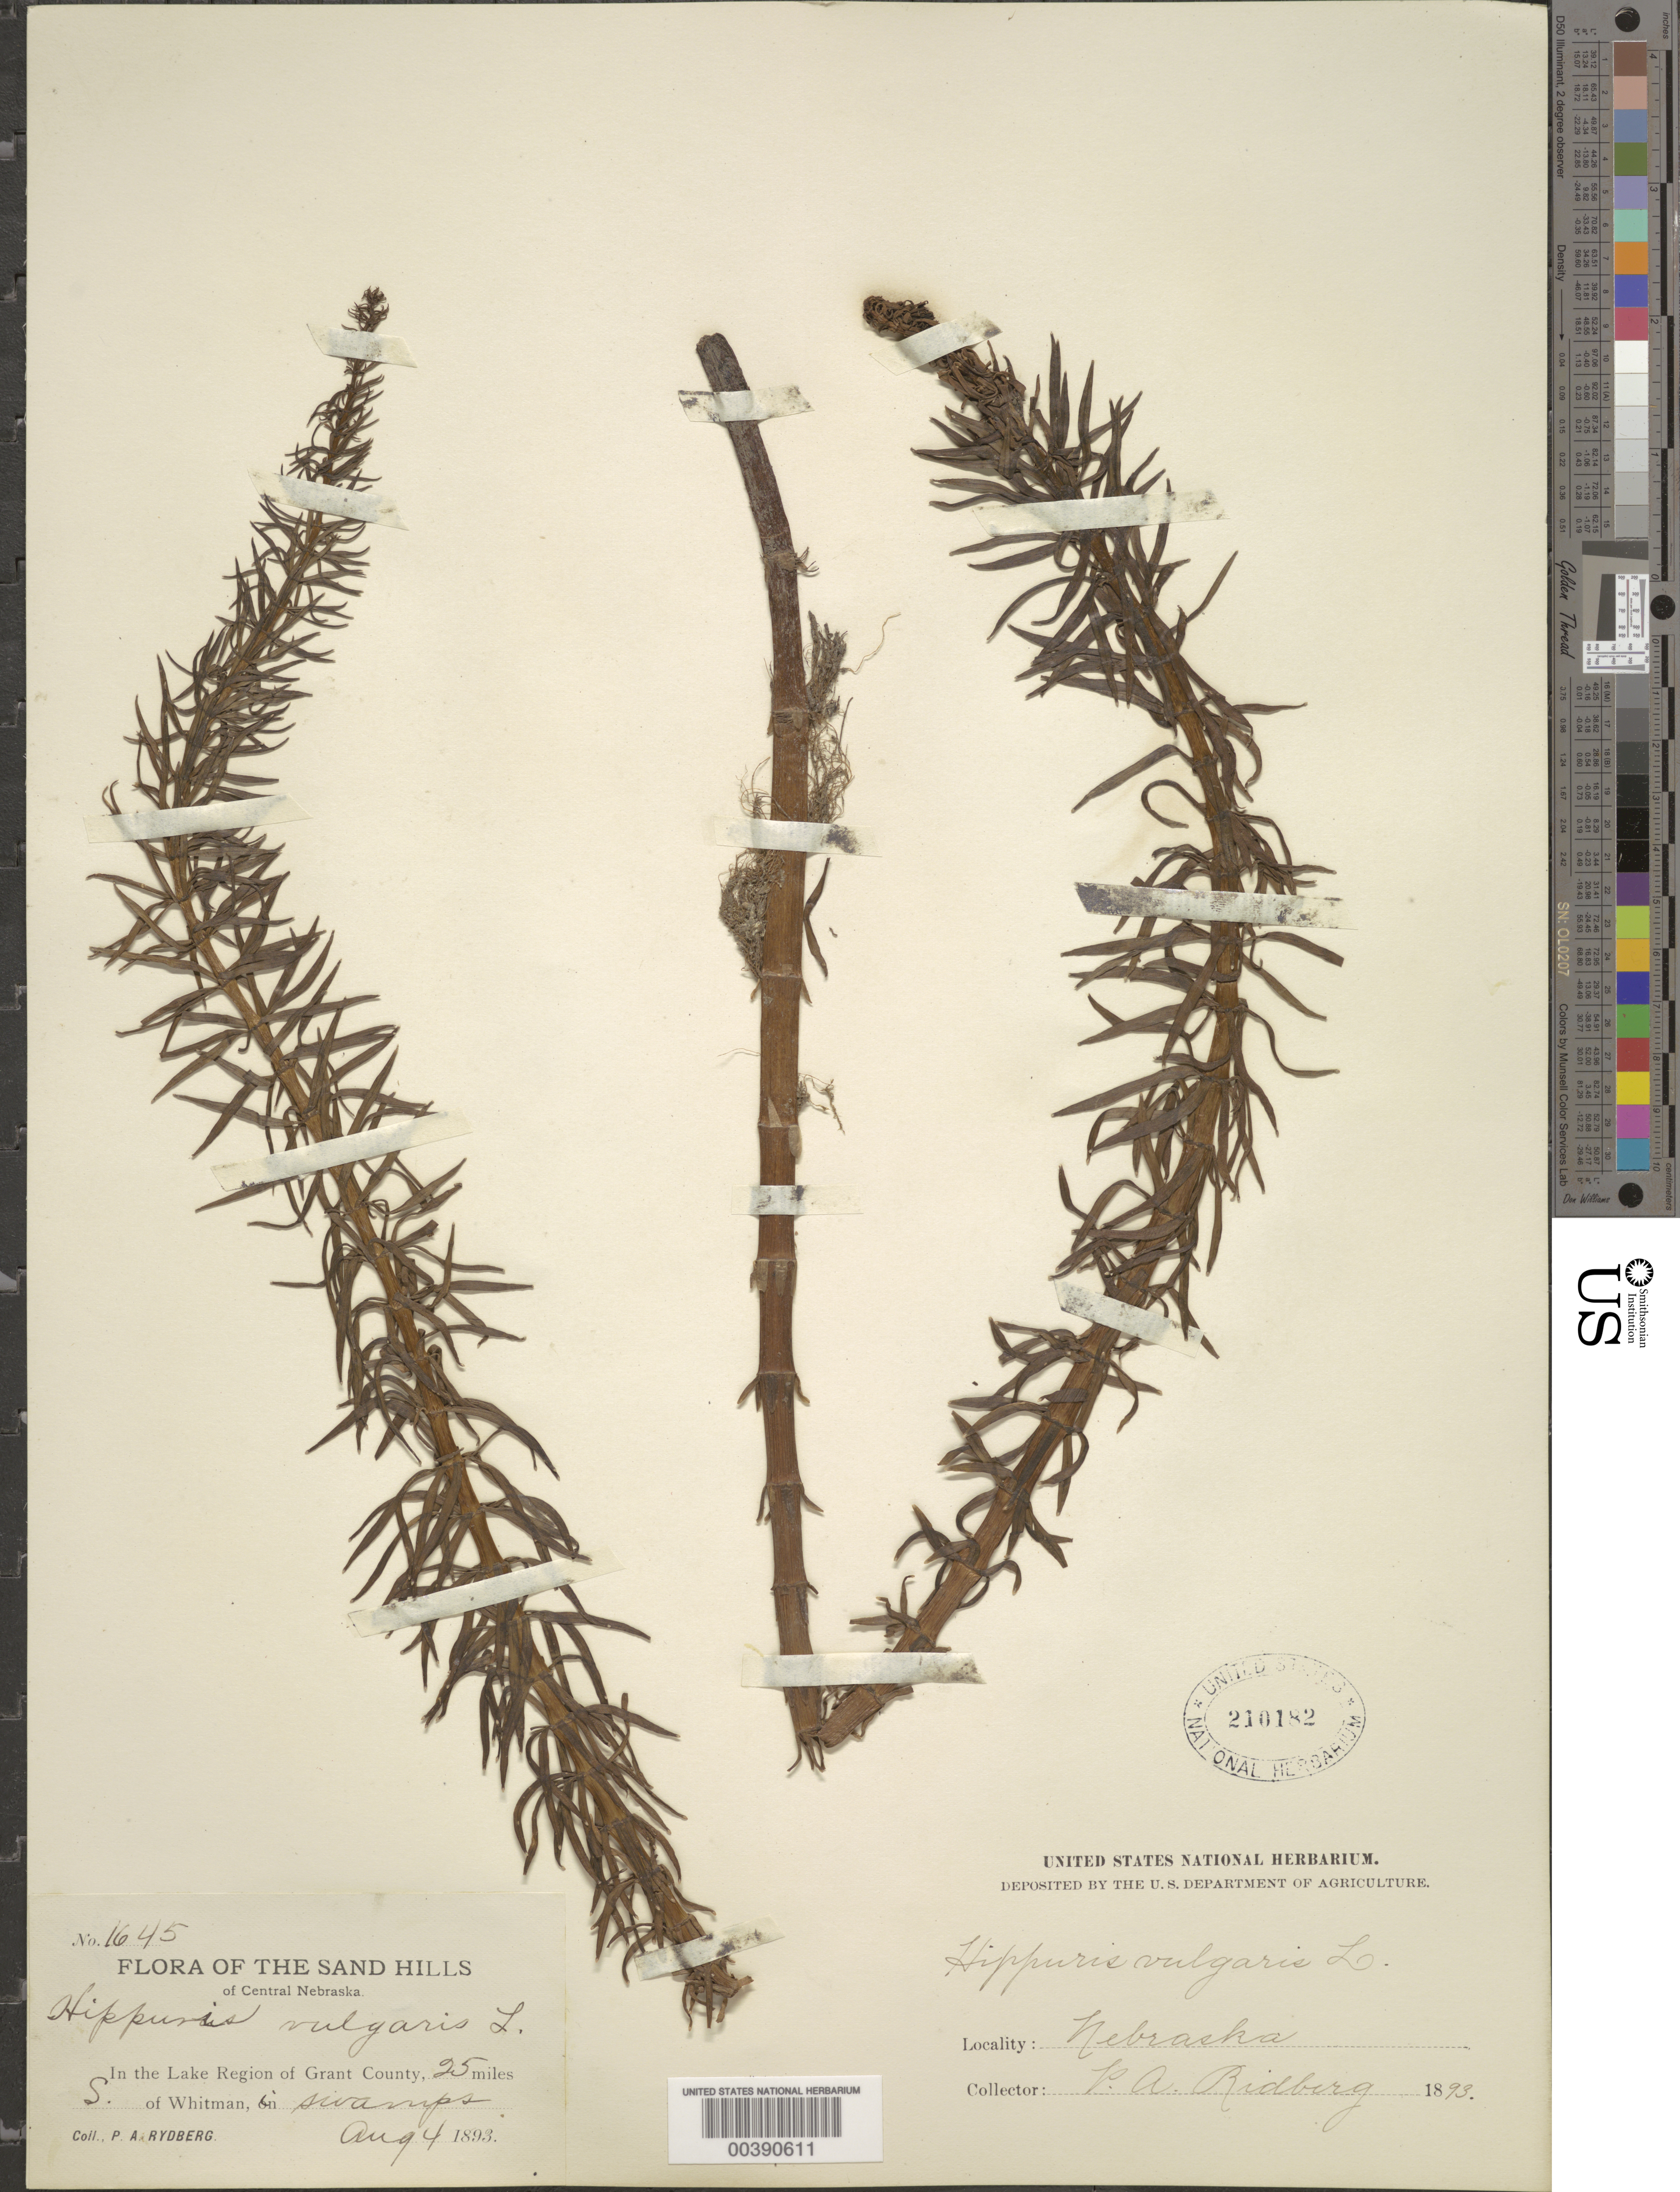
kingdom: Plantae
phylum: Tracheophyta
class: Magnoliopsida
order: Lamiales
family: Plantaginaceae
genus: Hippuris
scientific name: Hippuris vulgaris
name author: L.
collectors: P. A. Rydberg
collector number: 1645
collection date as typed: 04 Aug 1893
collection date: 1893-08-04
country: United States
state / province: Nebraska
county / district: Grant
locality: S of whitman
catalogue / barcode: US 210182